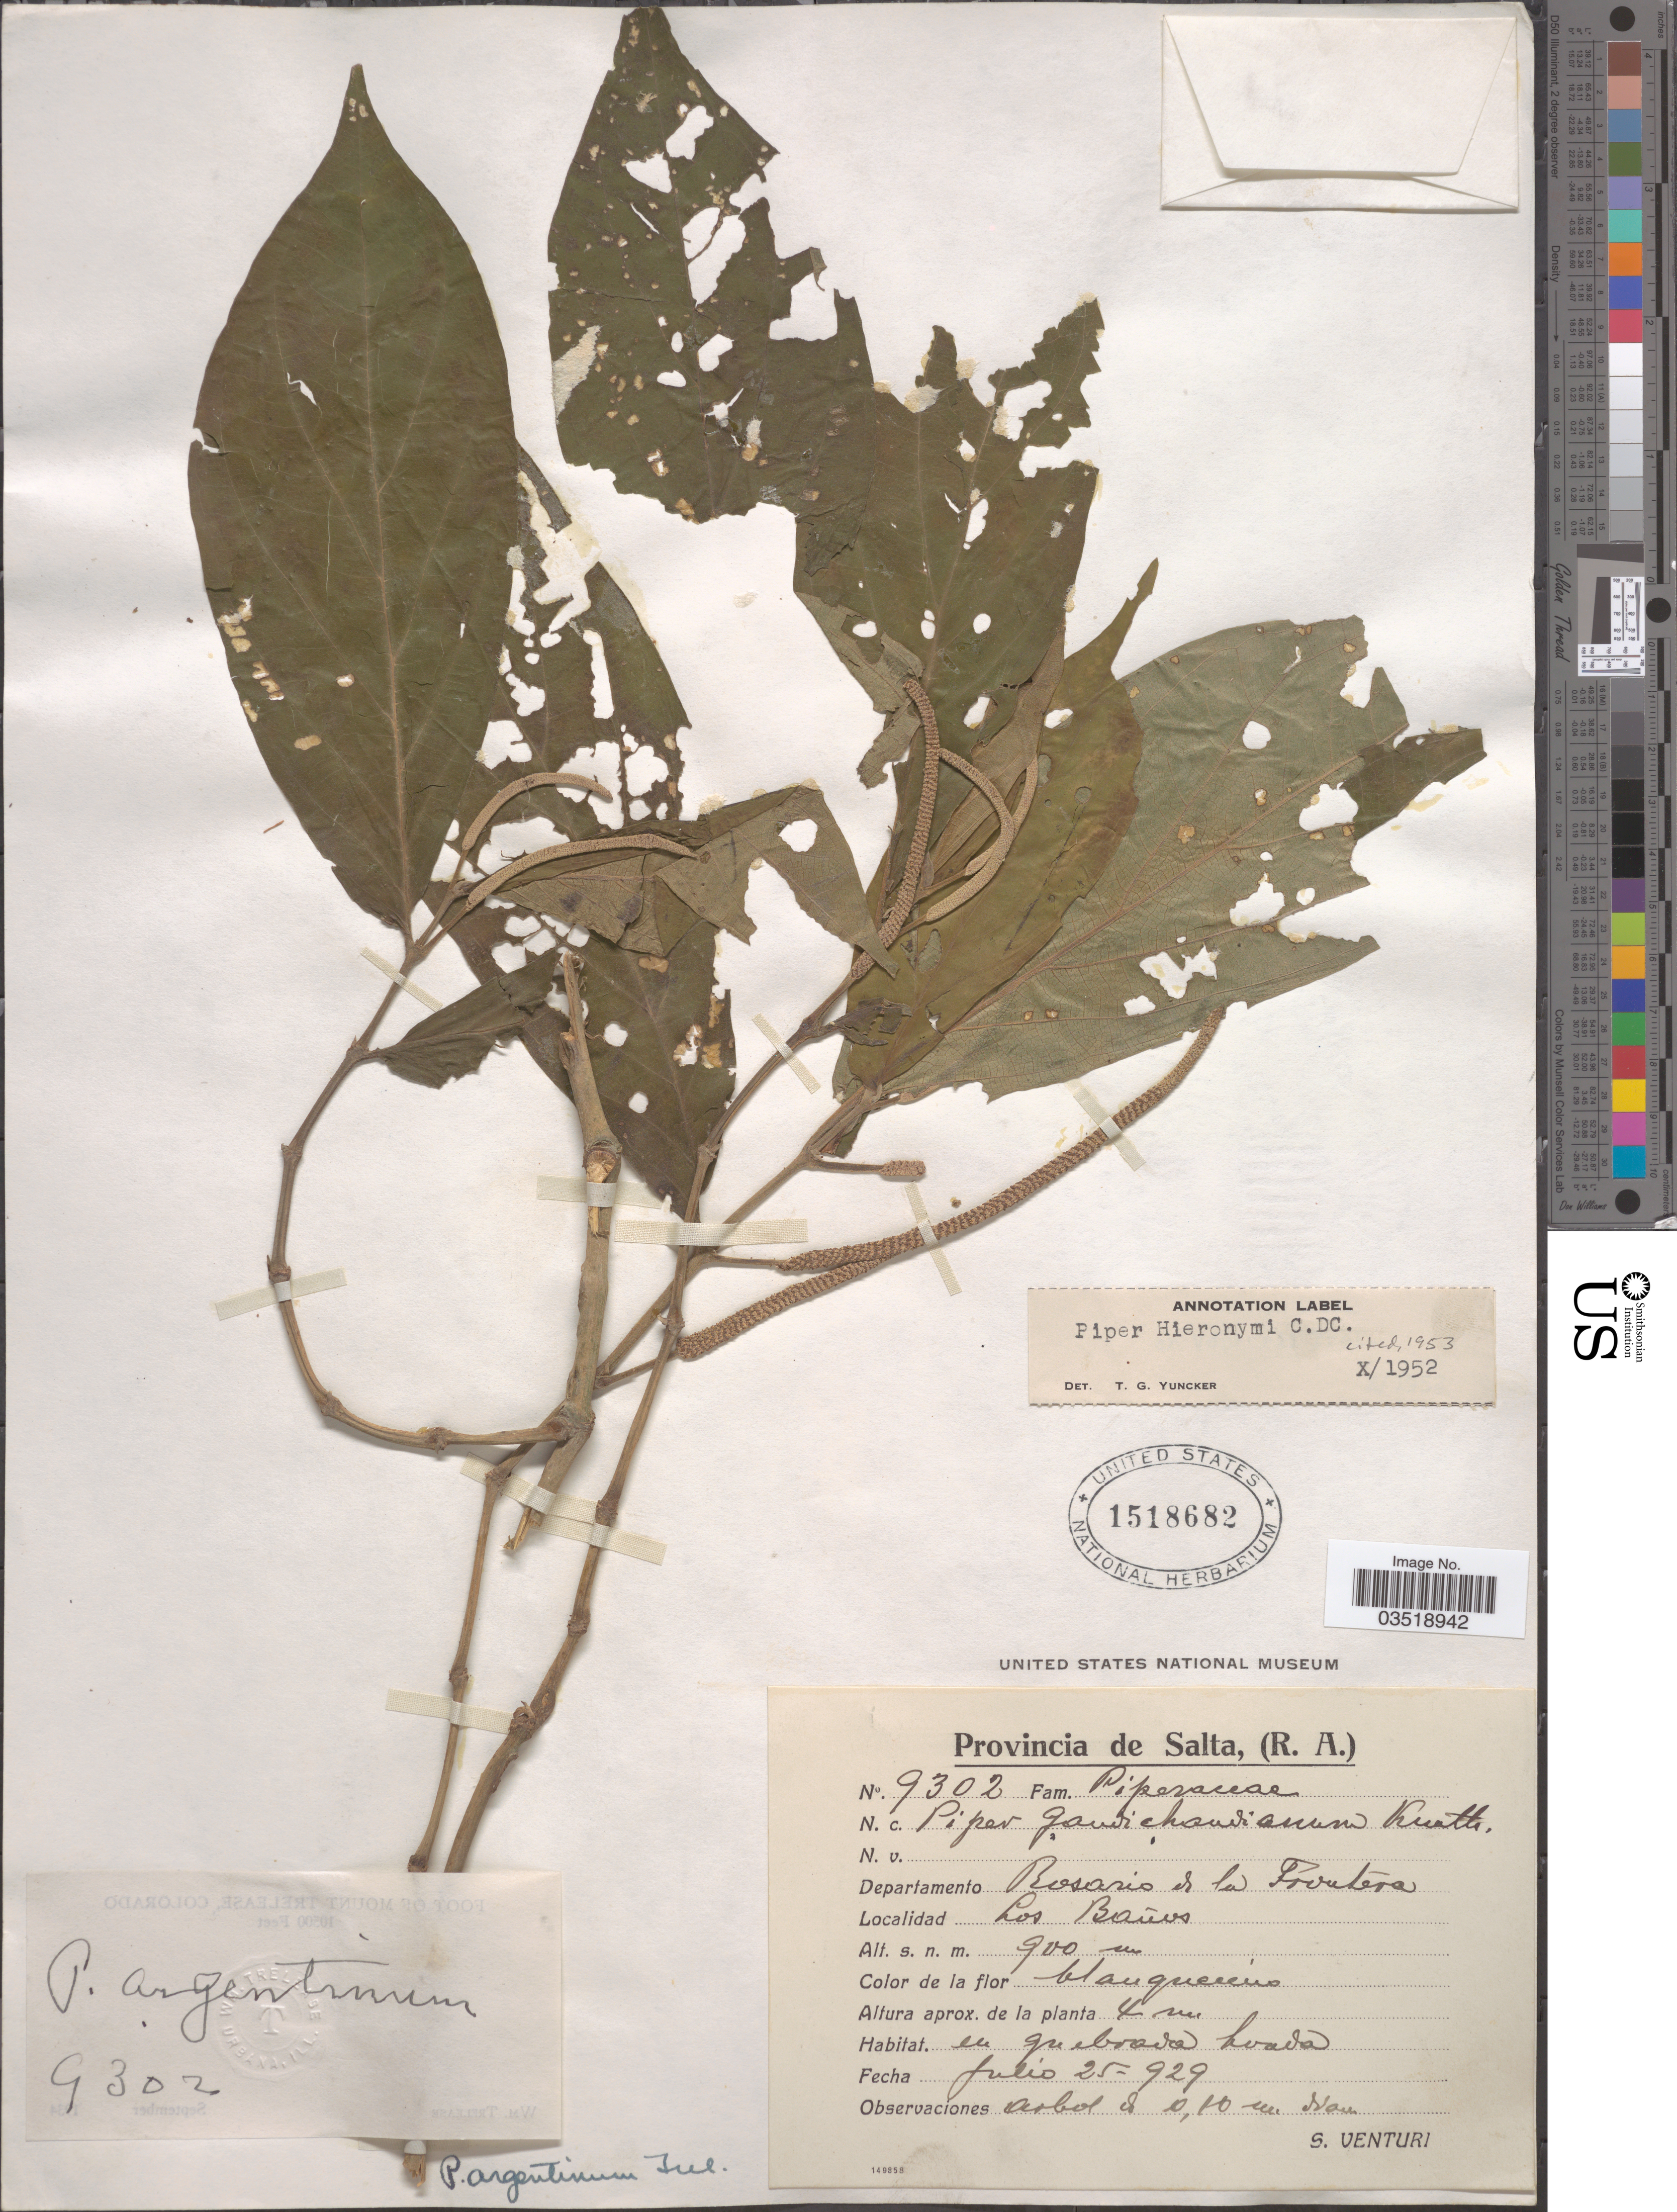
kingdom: Plantae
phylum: Tracheophyta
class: Magnoliopsida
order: Piperales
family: Piperaceae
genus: Piper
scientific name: Piper hieronymi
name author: C. DC.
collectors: S. Venturi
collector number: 9302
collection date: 1929-07-25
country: Argentina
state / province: Salta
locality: Departamento Rosario de la Frontera. Los Baños.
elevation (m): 900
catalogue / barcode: US 1518682